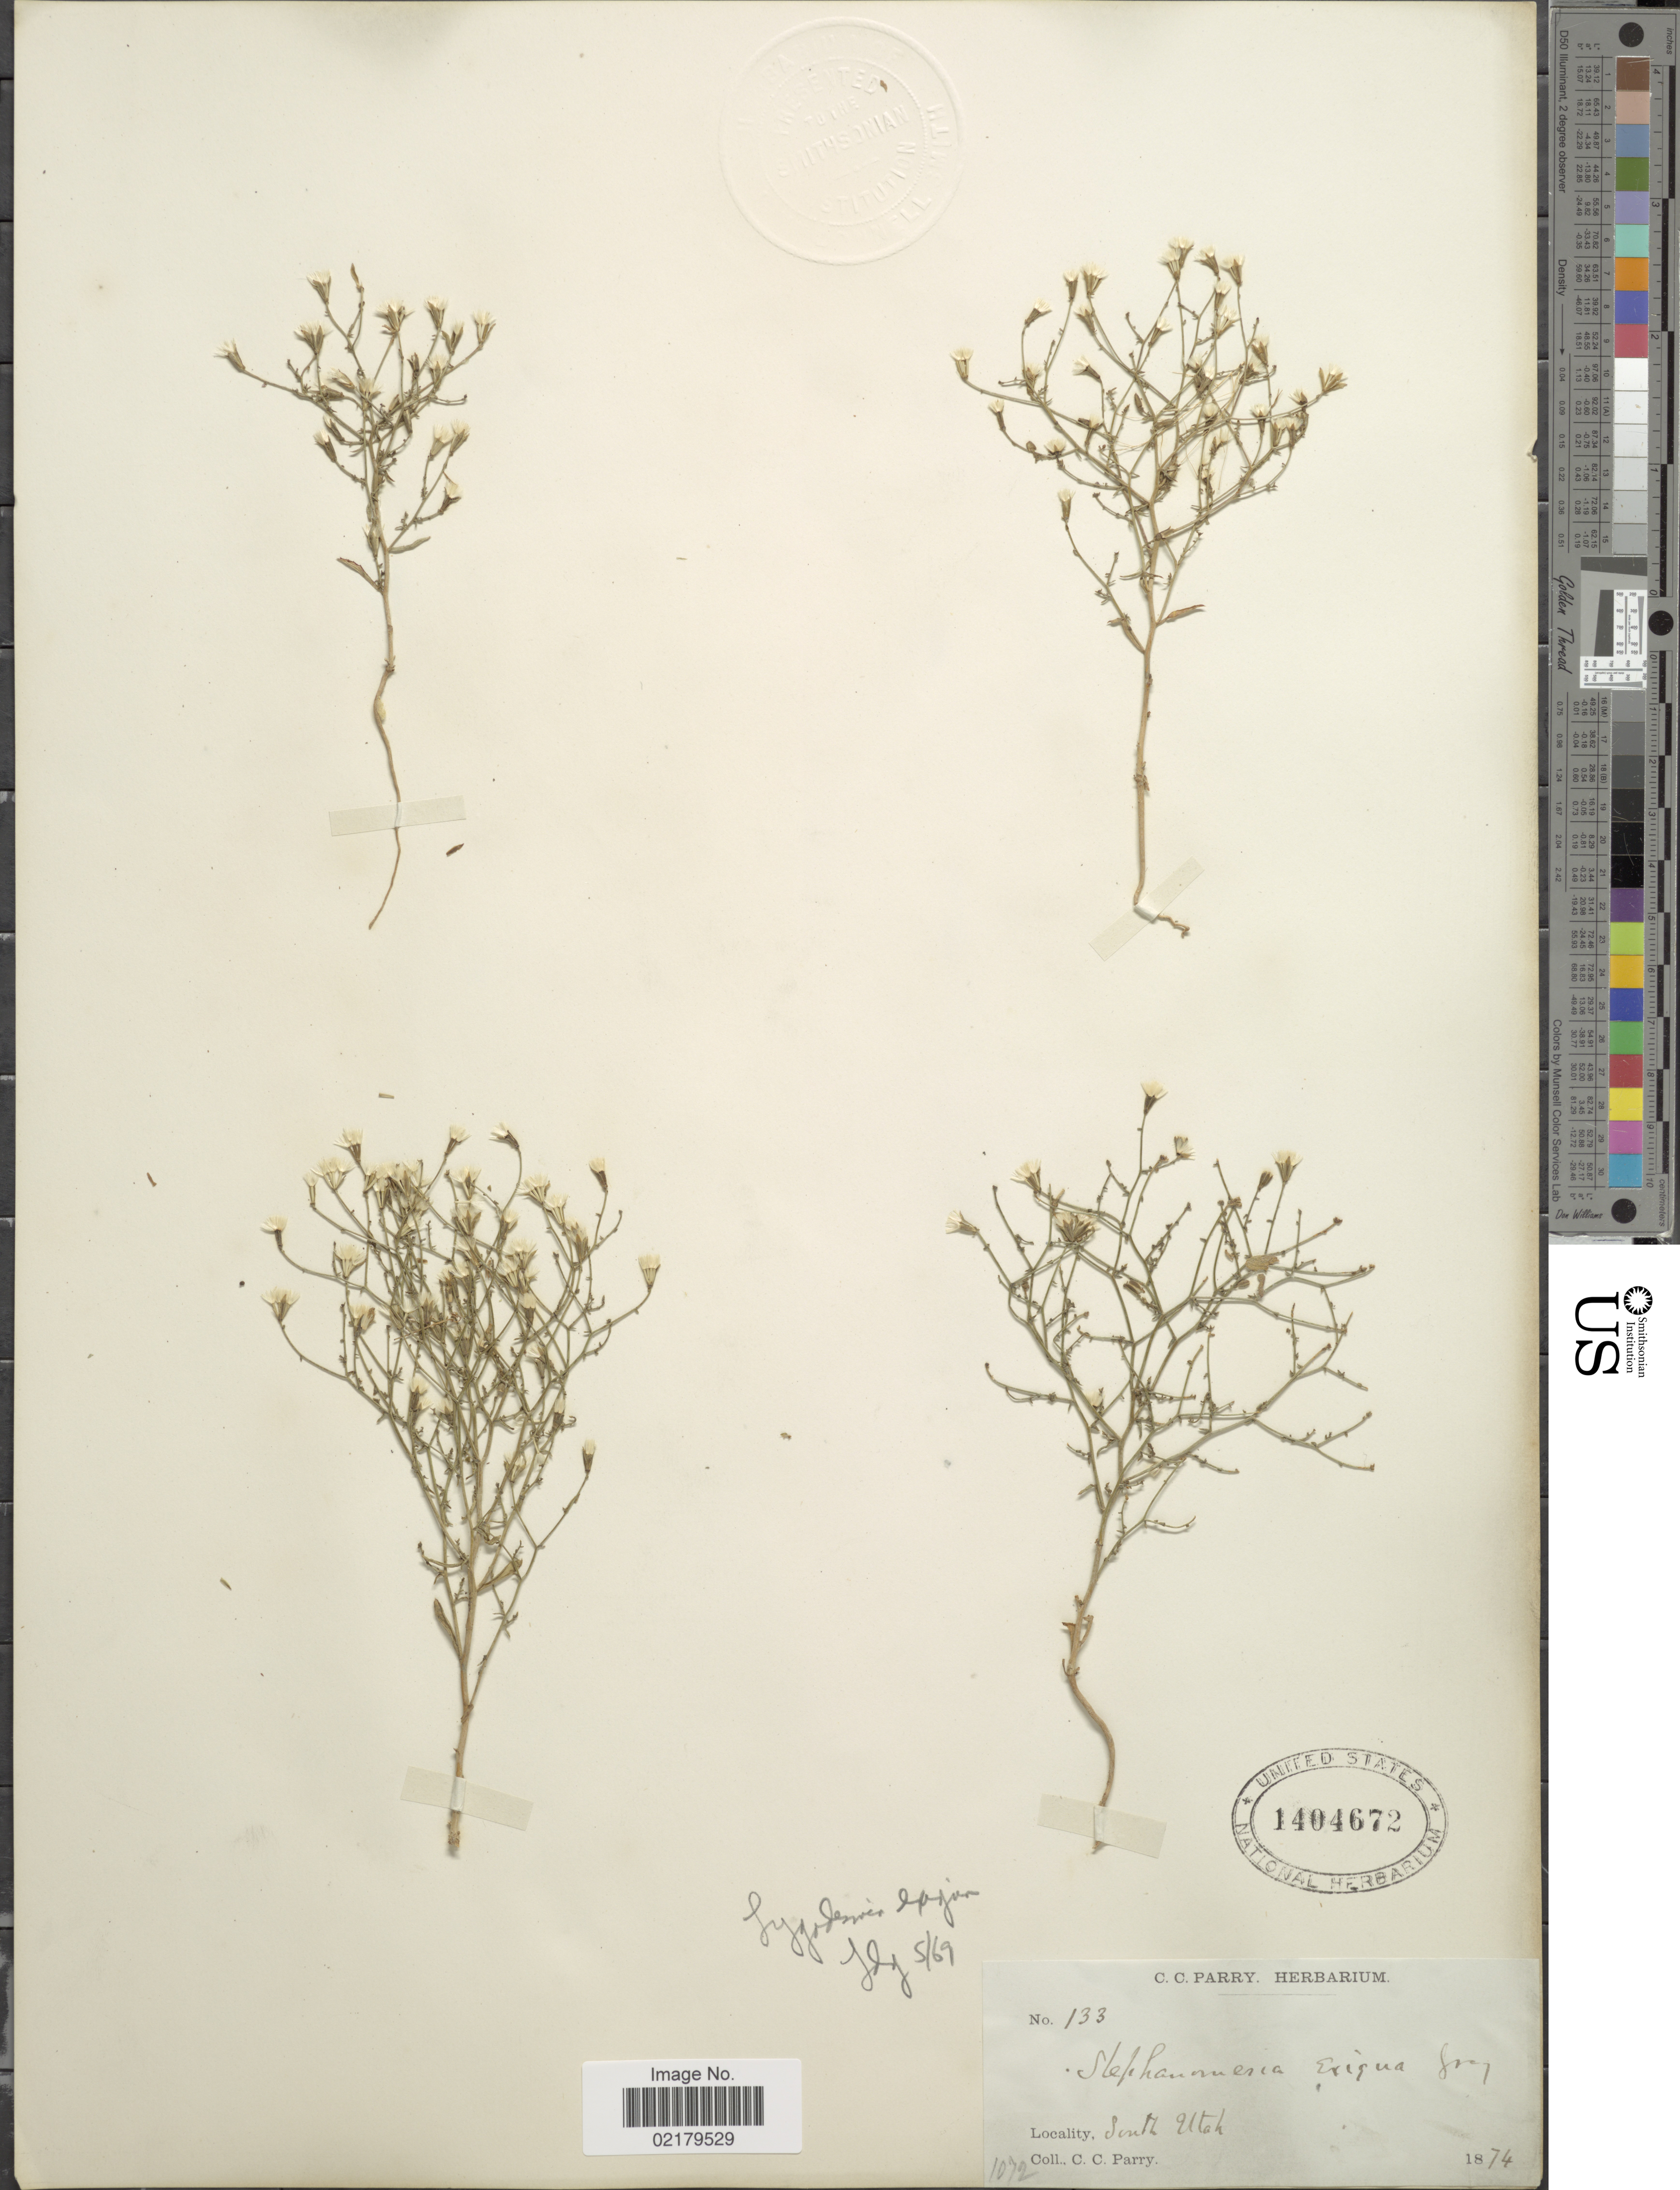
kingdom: Plantae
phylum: Tracheophyta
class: Magnoliopsida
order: Asterales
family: Asteraceae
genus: Prenanthella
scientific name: Prenanthella exigua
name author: (A. Gray) Rydb.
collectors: C. C. Parry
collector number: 133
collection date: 1874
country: United States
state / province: Utah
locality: South Utah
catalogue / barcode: US 1404672